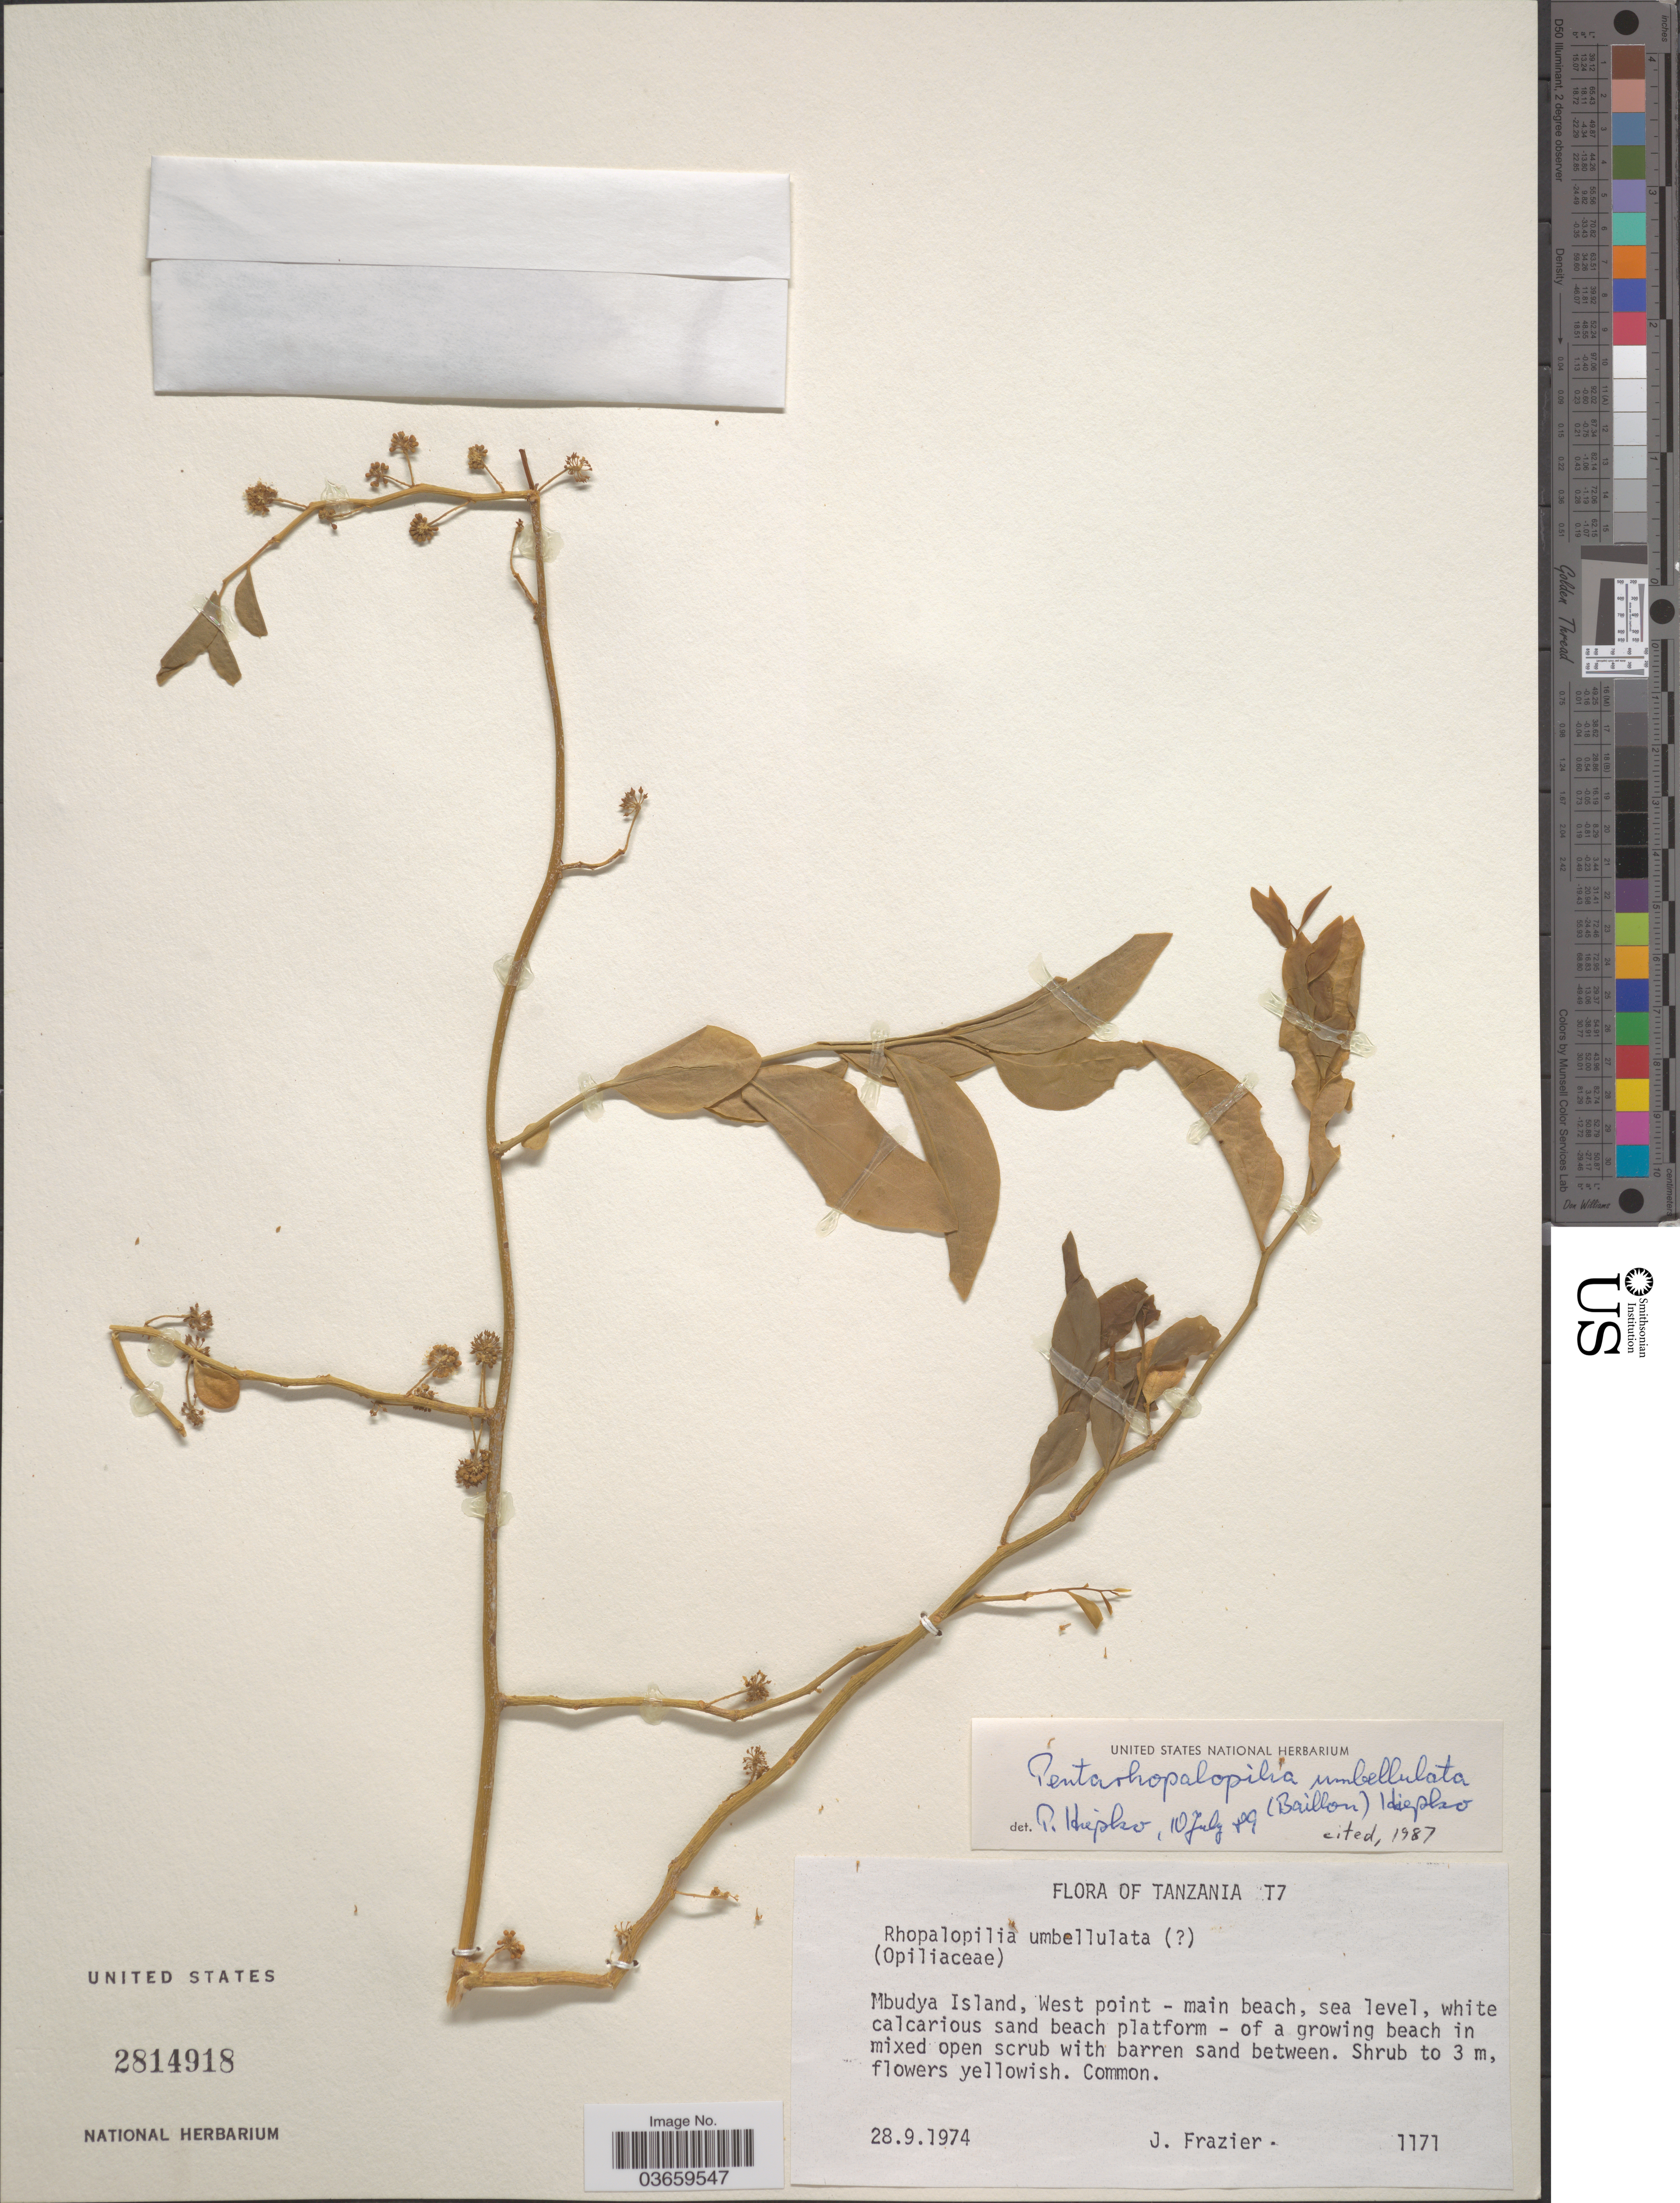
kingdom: Plantae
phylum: Tracheophyta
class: Magnoliopsida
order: Santalales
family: Opiliaceae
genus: Pentarhopalopilia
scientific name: Pentarhopalopilia umbellulata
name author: (Baill.) Hiepko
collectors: J. Frazier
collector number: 1171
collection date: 1974-09-28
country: Tanzania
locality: T7. Mbudya Island, West point - main beach.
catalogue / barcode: US 2814918